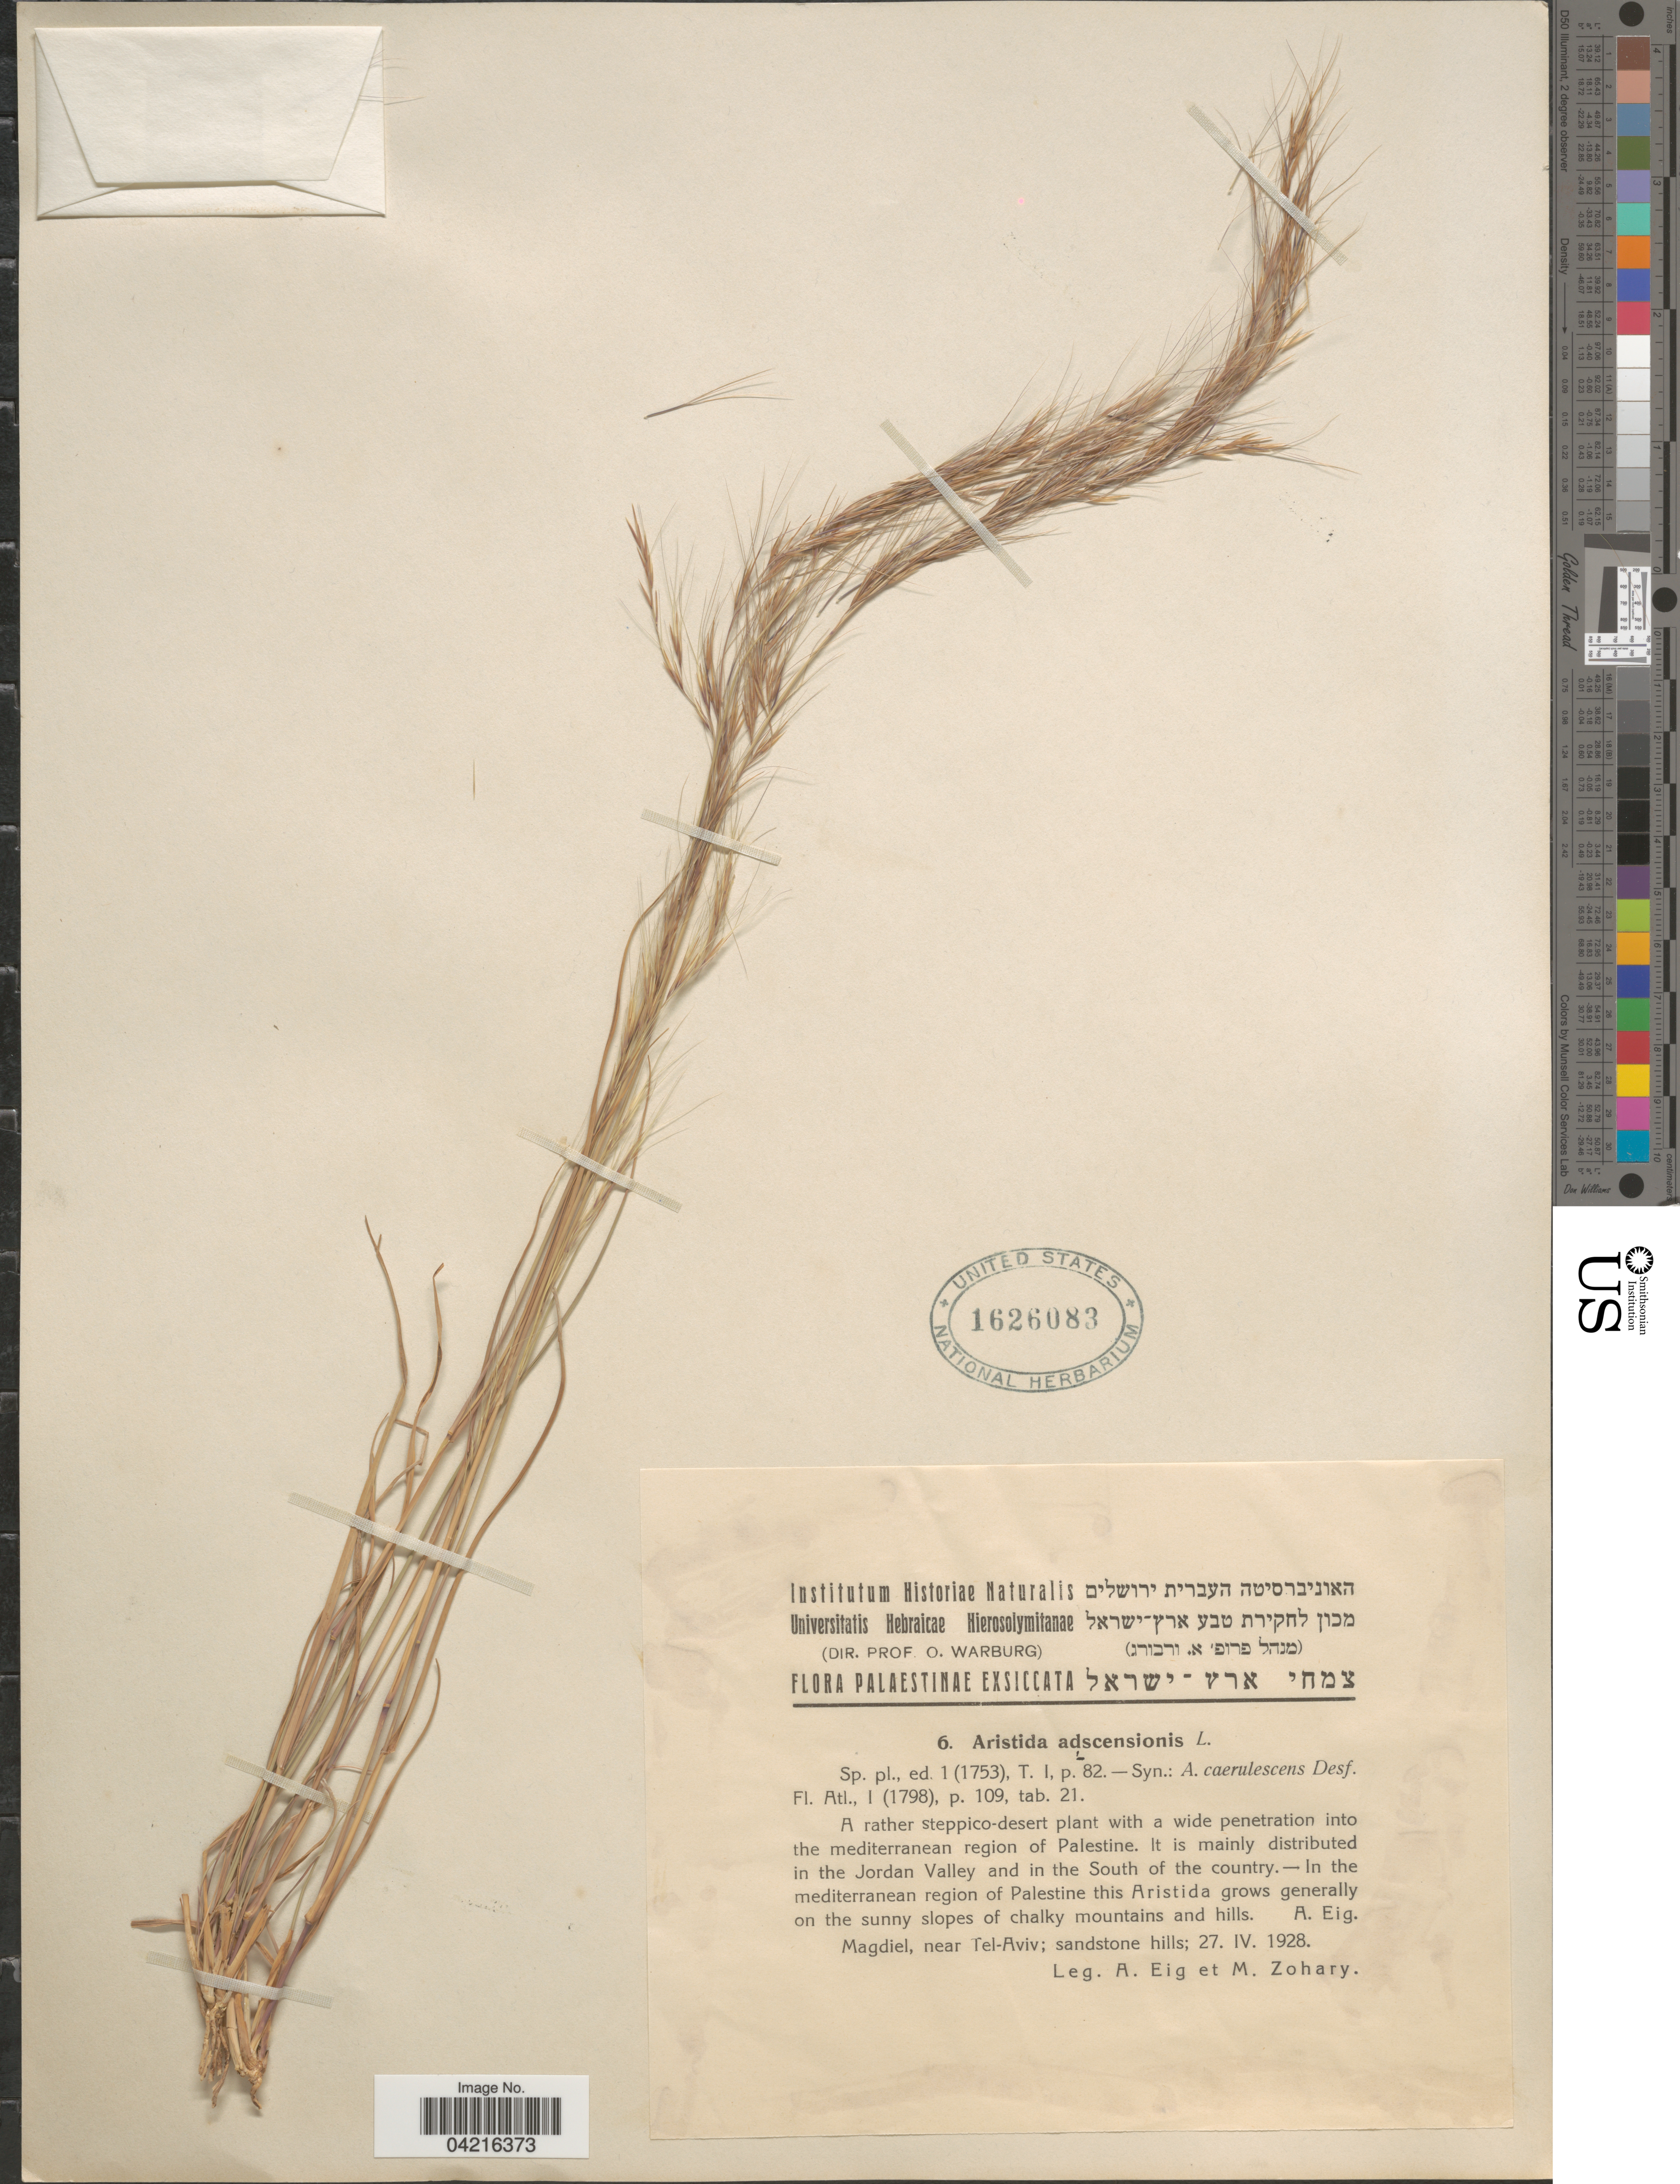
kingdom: Plantae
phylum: Tracheophyta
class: Liliopsida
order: Poales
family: Poaceae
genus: Aristida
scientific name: Aristida adscensionis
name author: L.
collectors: A. Eig & M. Zohary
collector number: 6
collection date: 1928-04-27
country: Israel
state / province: Tel Aviv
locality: Palaestinae. In the Jordan valley and in the South of the country. - In the mediterranean region of Palestine this Aristida grows generally on the sunny slopes of chalky mountains and hills. Magdiel, near Tel-Aviv.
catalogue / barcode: US 1626083